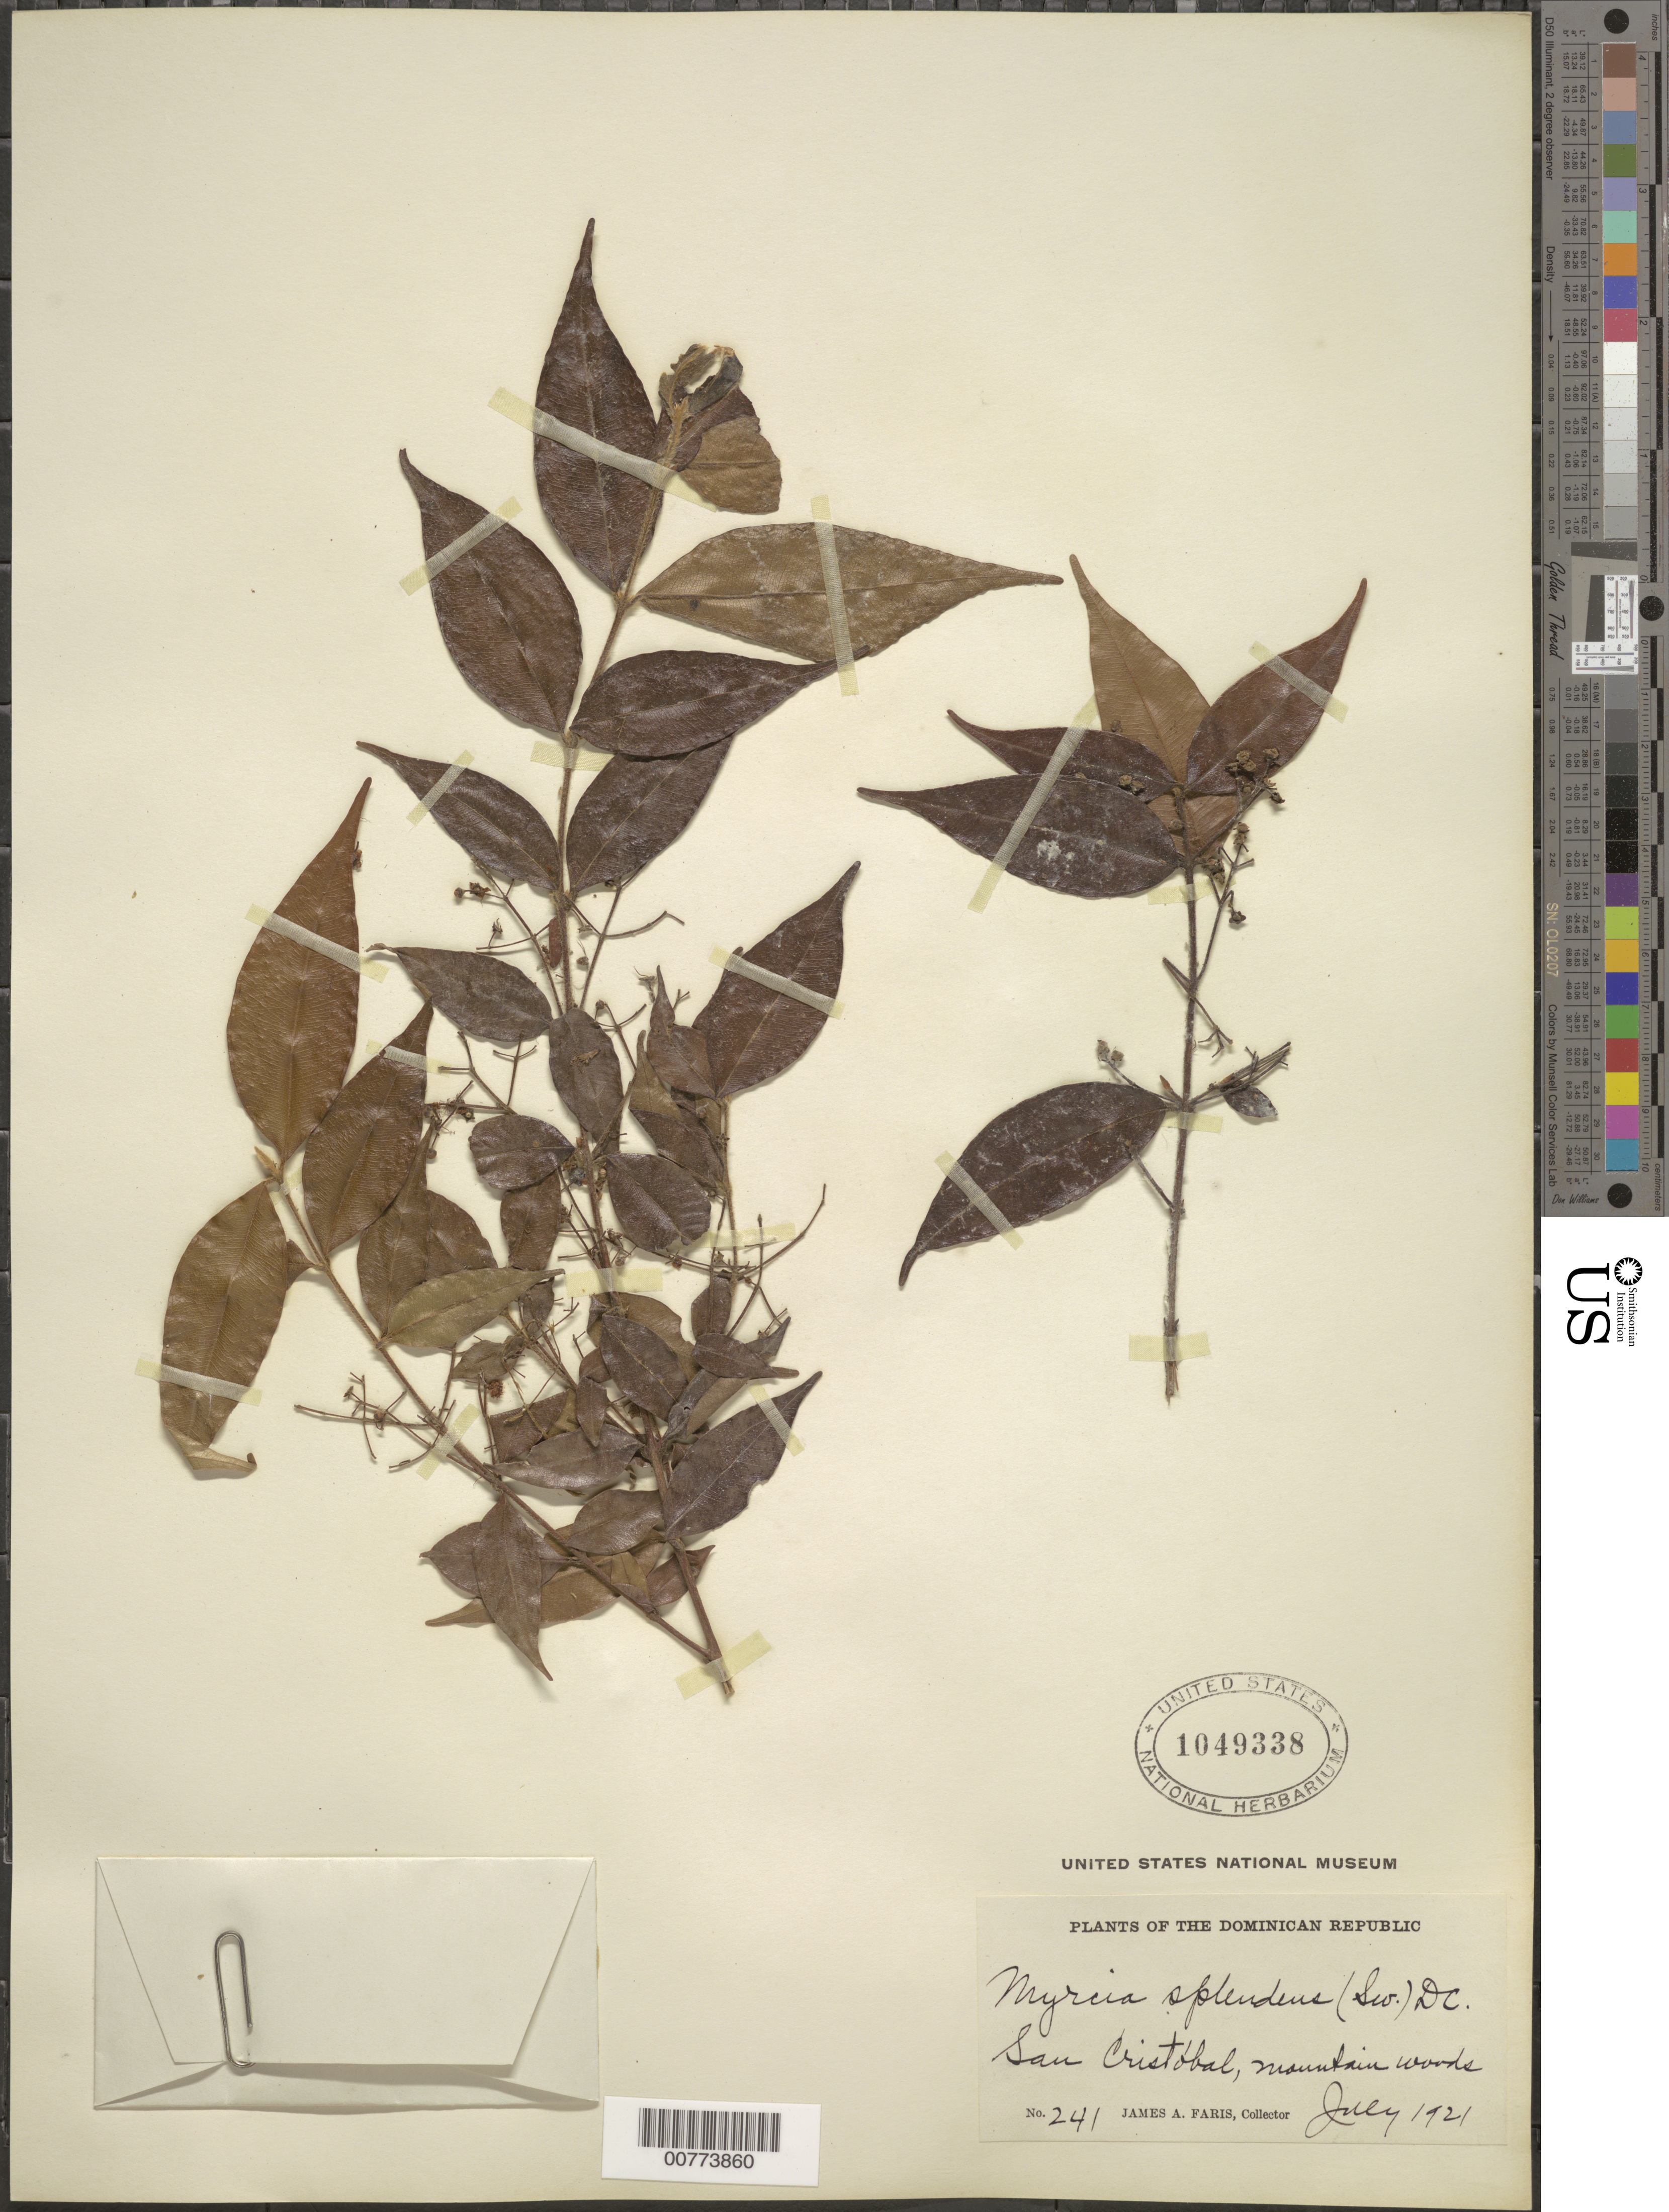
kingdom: Plantae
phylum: Tracheophyta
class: Magnoliopsida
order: Myrtales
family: Myrtaceae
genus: Myrcia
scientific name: Myrcia splendens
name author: (Sw.) DC.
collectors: J. Faris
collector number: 241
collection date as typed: Jul 1910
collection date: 1910-07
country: Dominican Republic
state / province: San Cristóbal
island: Hispaniola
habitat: Mountain woods.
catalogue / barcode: US 1049338